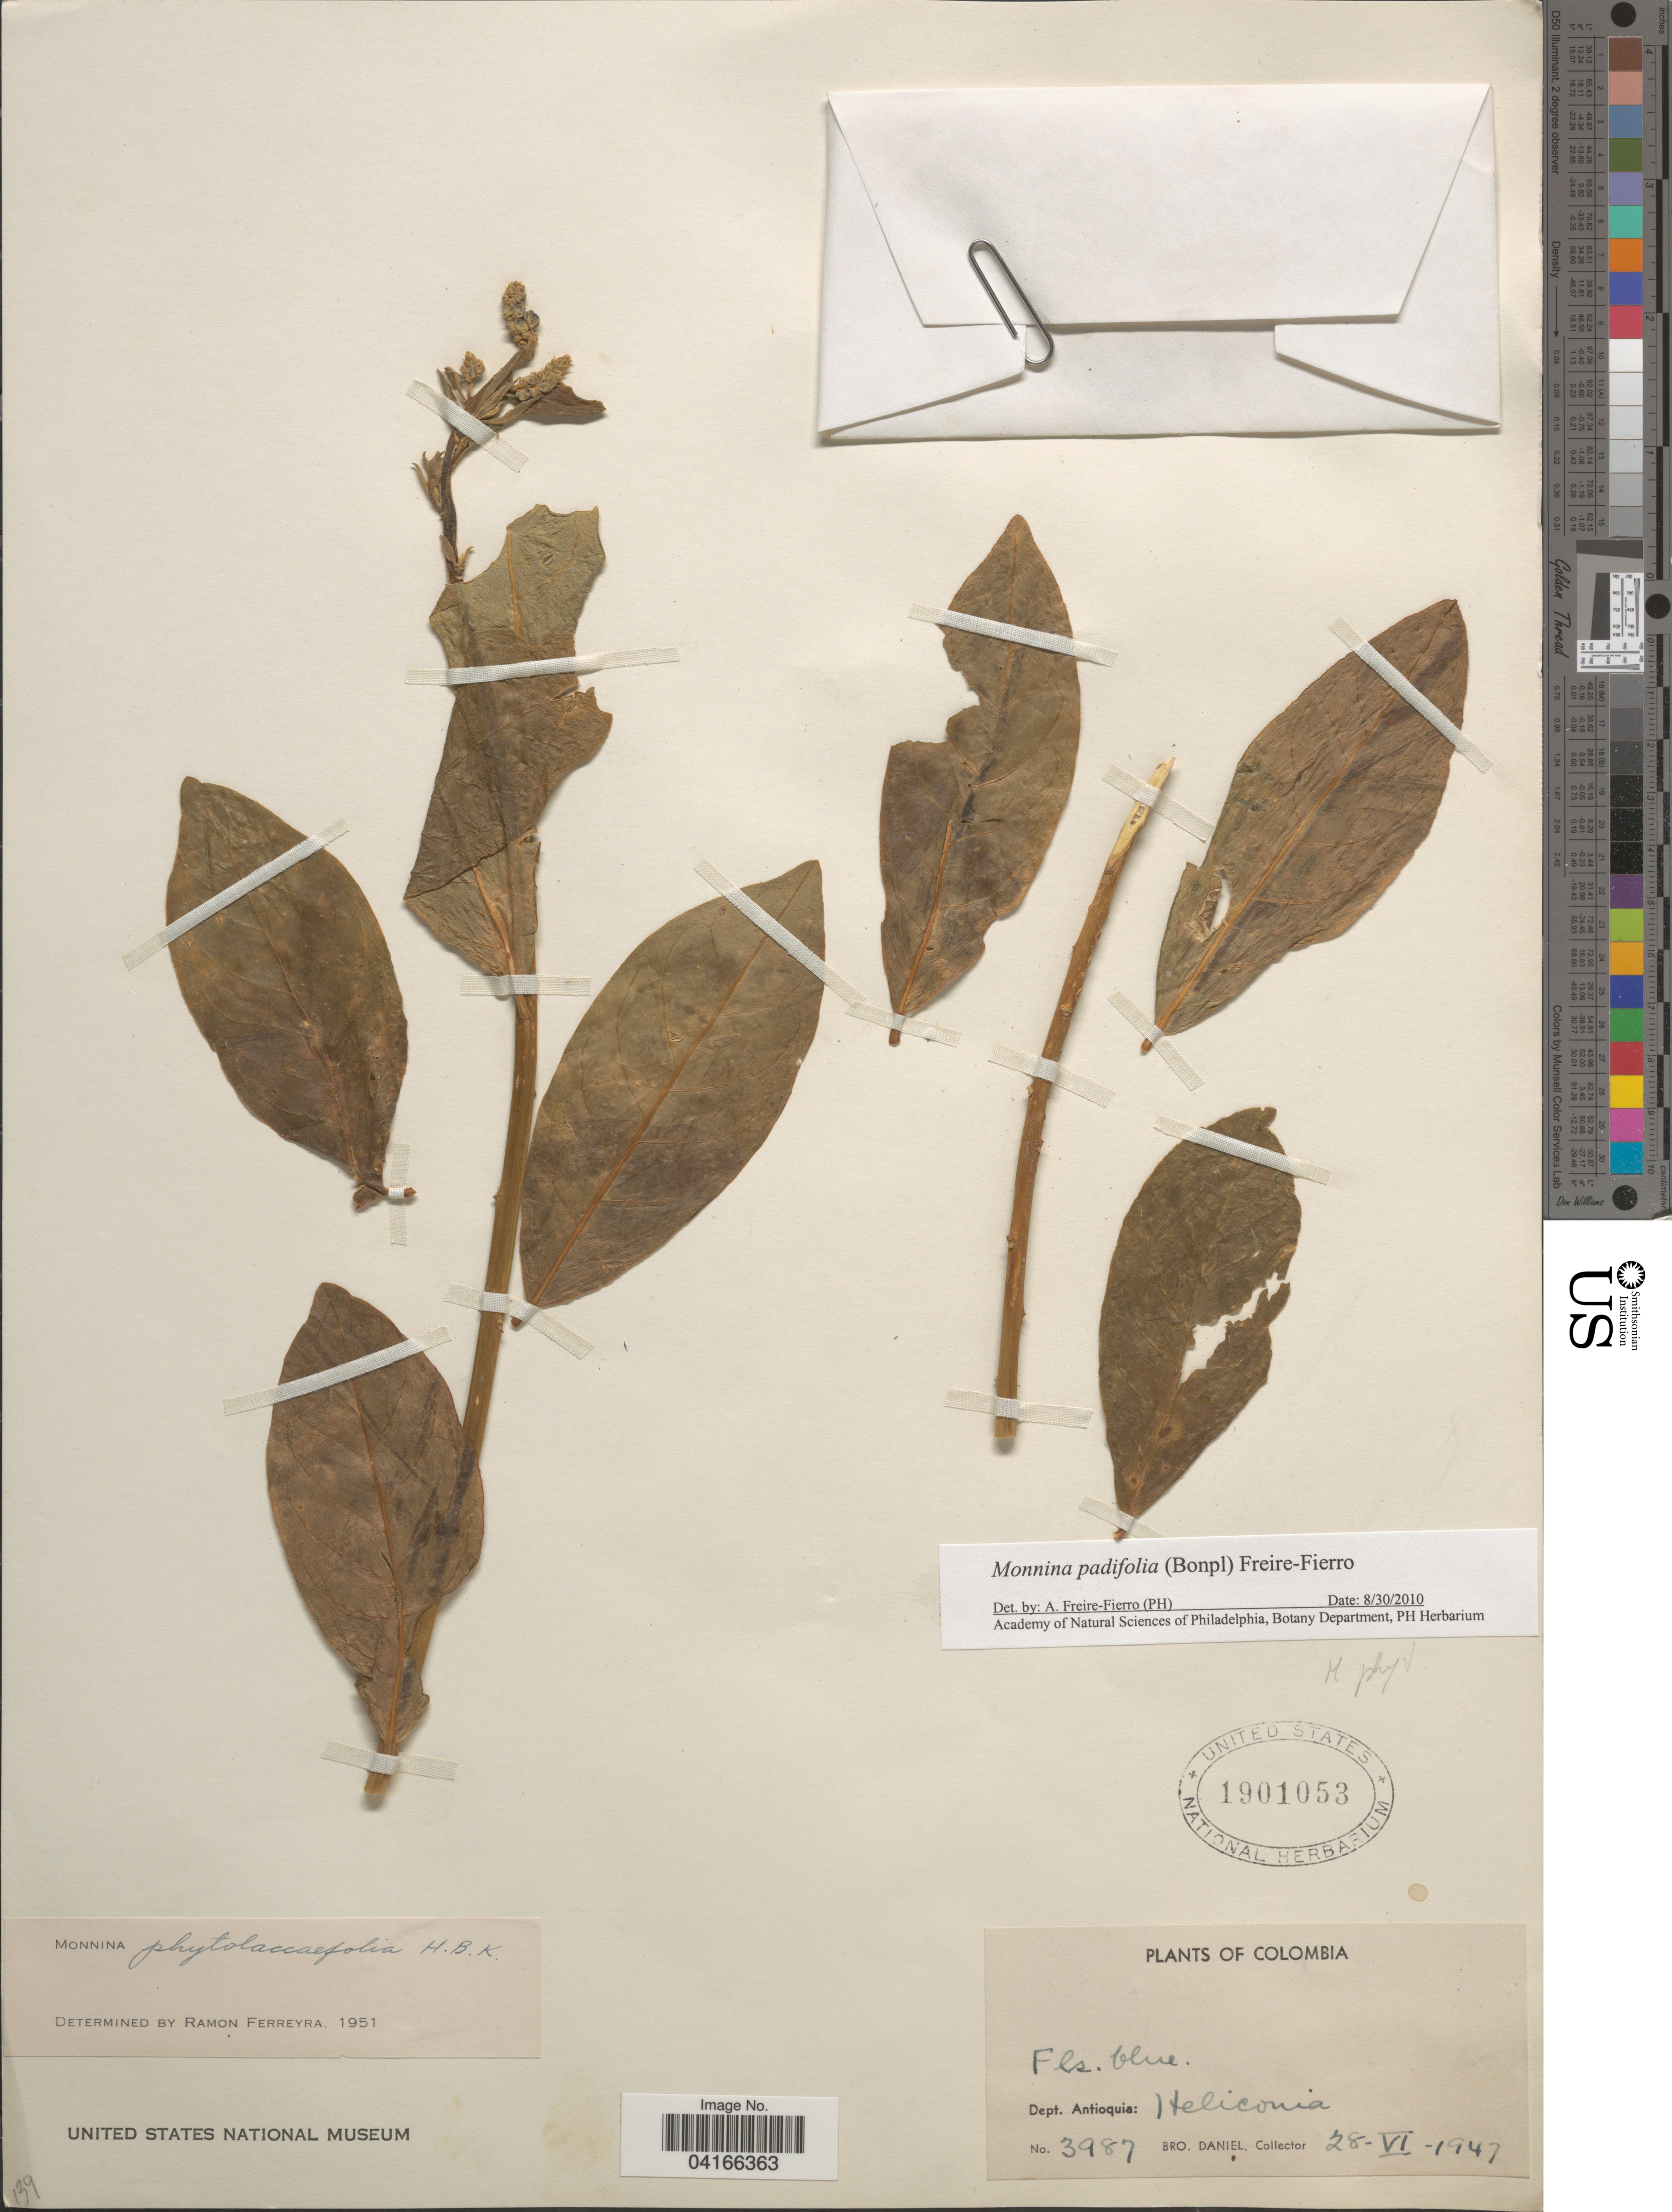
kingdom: Plantae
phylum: Tracheophyta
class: Magnoliopsida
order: Fabales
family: Polygalaceae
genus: Monnina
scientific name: Monnina padifolia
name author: (Bonpl.) Freire-Fierro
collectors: Bro. Daniel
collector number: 3987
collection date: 1947-06-28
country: Colombia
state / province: Antioquia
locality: Dept. Antioquia: Heliconia.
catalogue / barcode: US 1901053